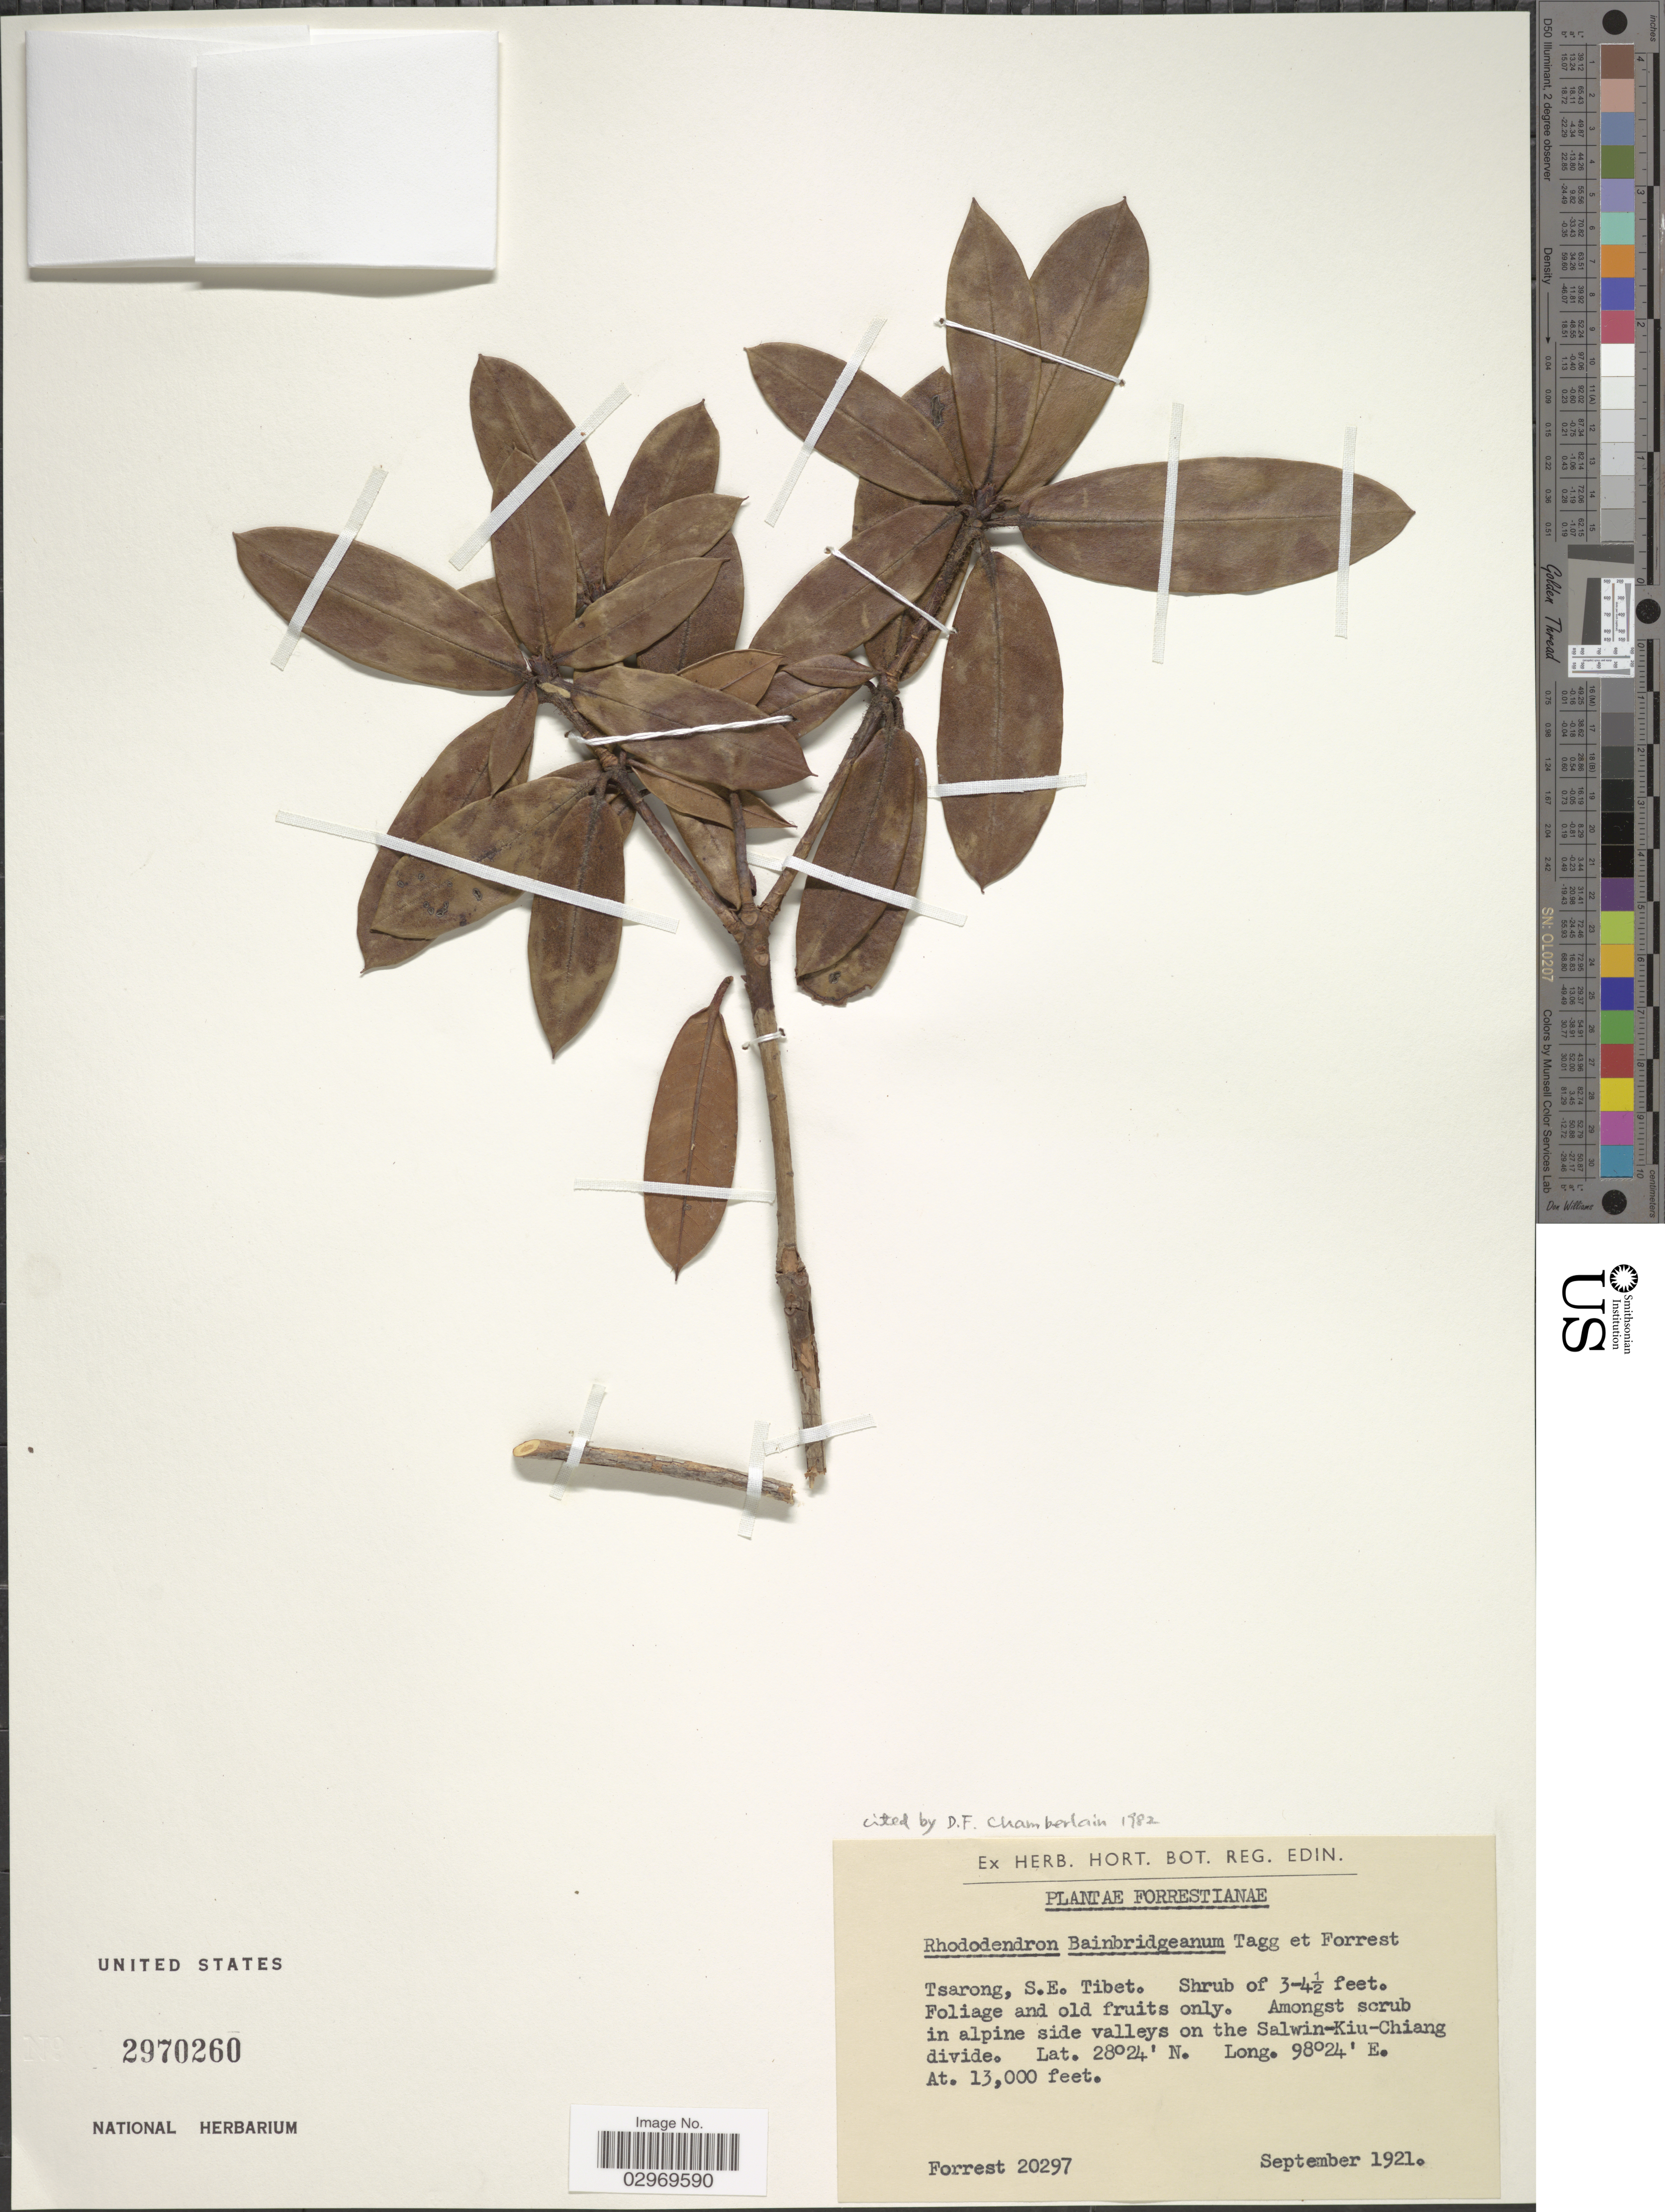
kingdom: Plantae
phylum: Tracheophyta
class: Magnoliopsida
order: Ericales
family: Ericaceae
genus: Rhododendron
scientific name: Rhododendron bainbridgeanum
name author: Tagg & Forrest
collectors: -. Forrest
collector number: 20297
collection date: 1921-09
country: China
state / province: Xizang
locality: Tsarong, S.E. Tibet, Amongst scrub in alpine side valleys on the Salwin-Kiu-Chiang divide.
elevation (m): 3962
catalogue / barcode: US 2970260